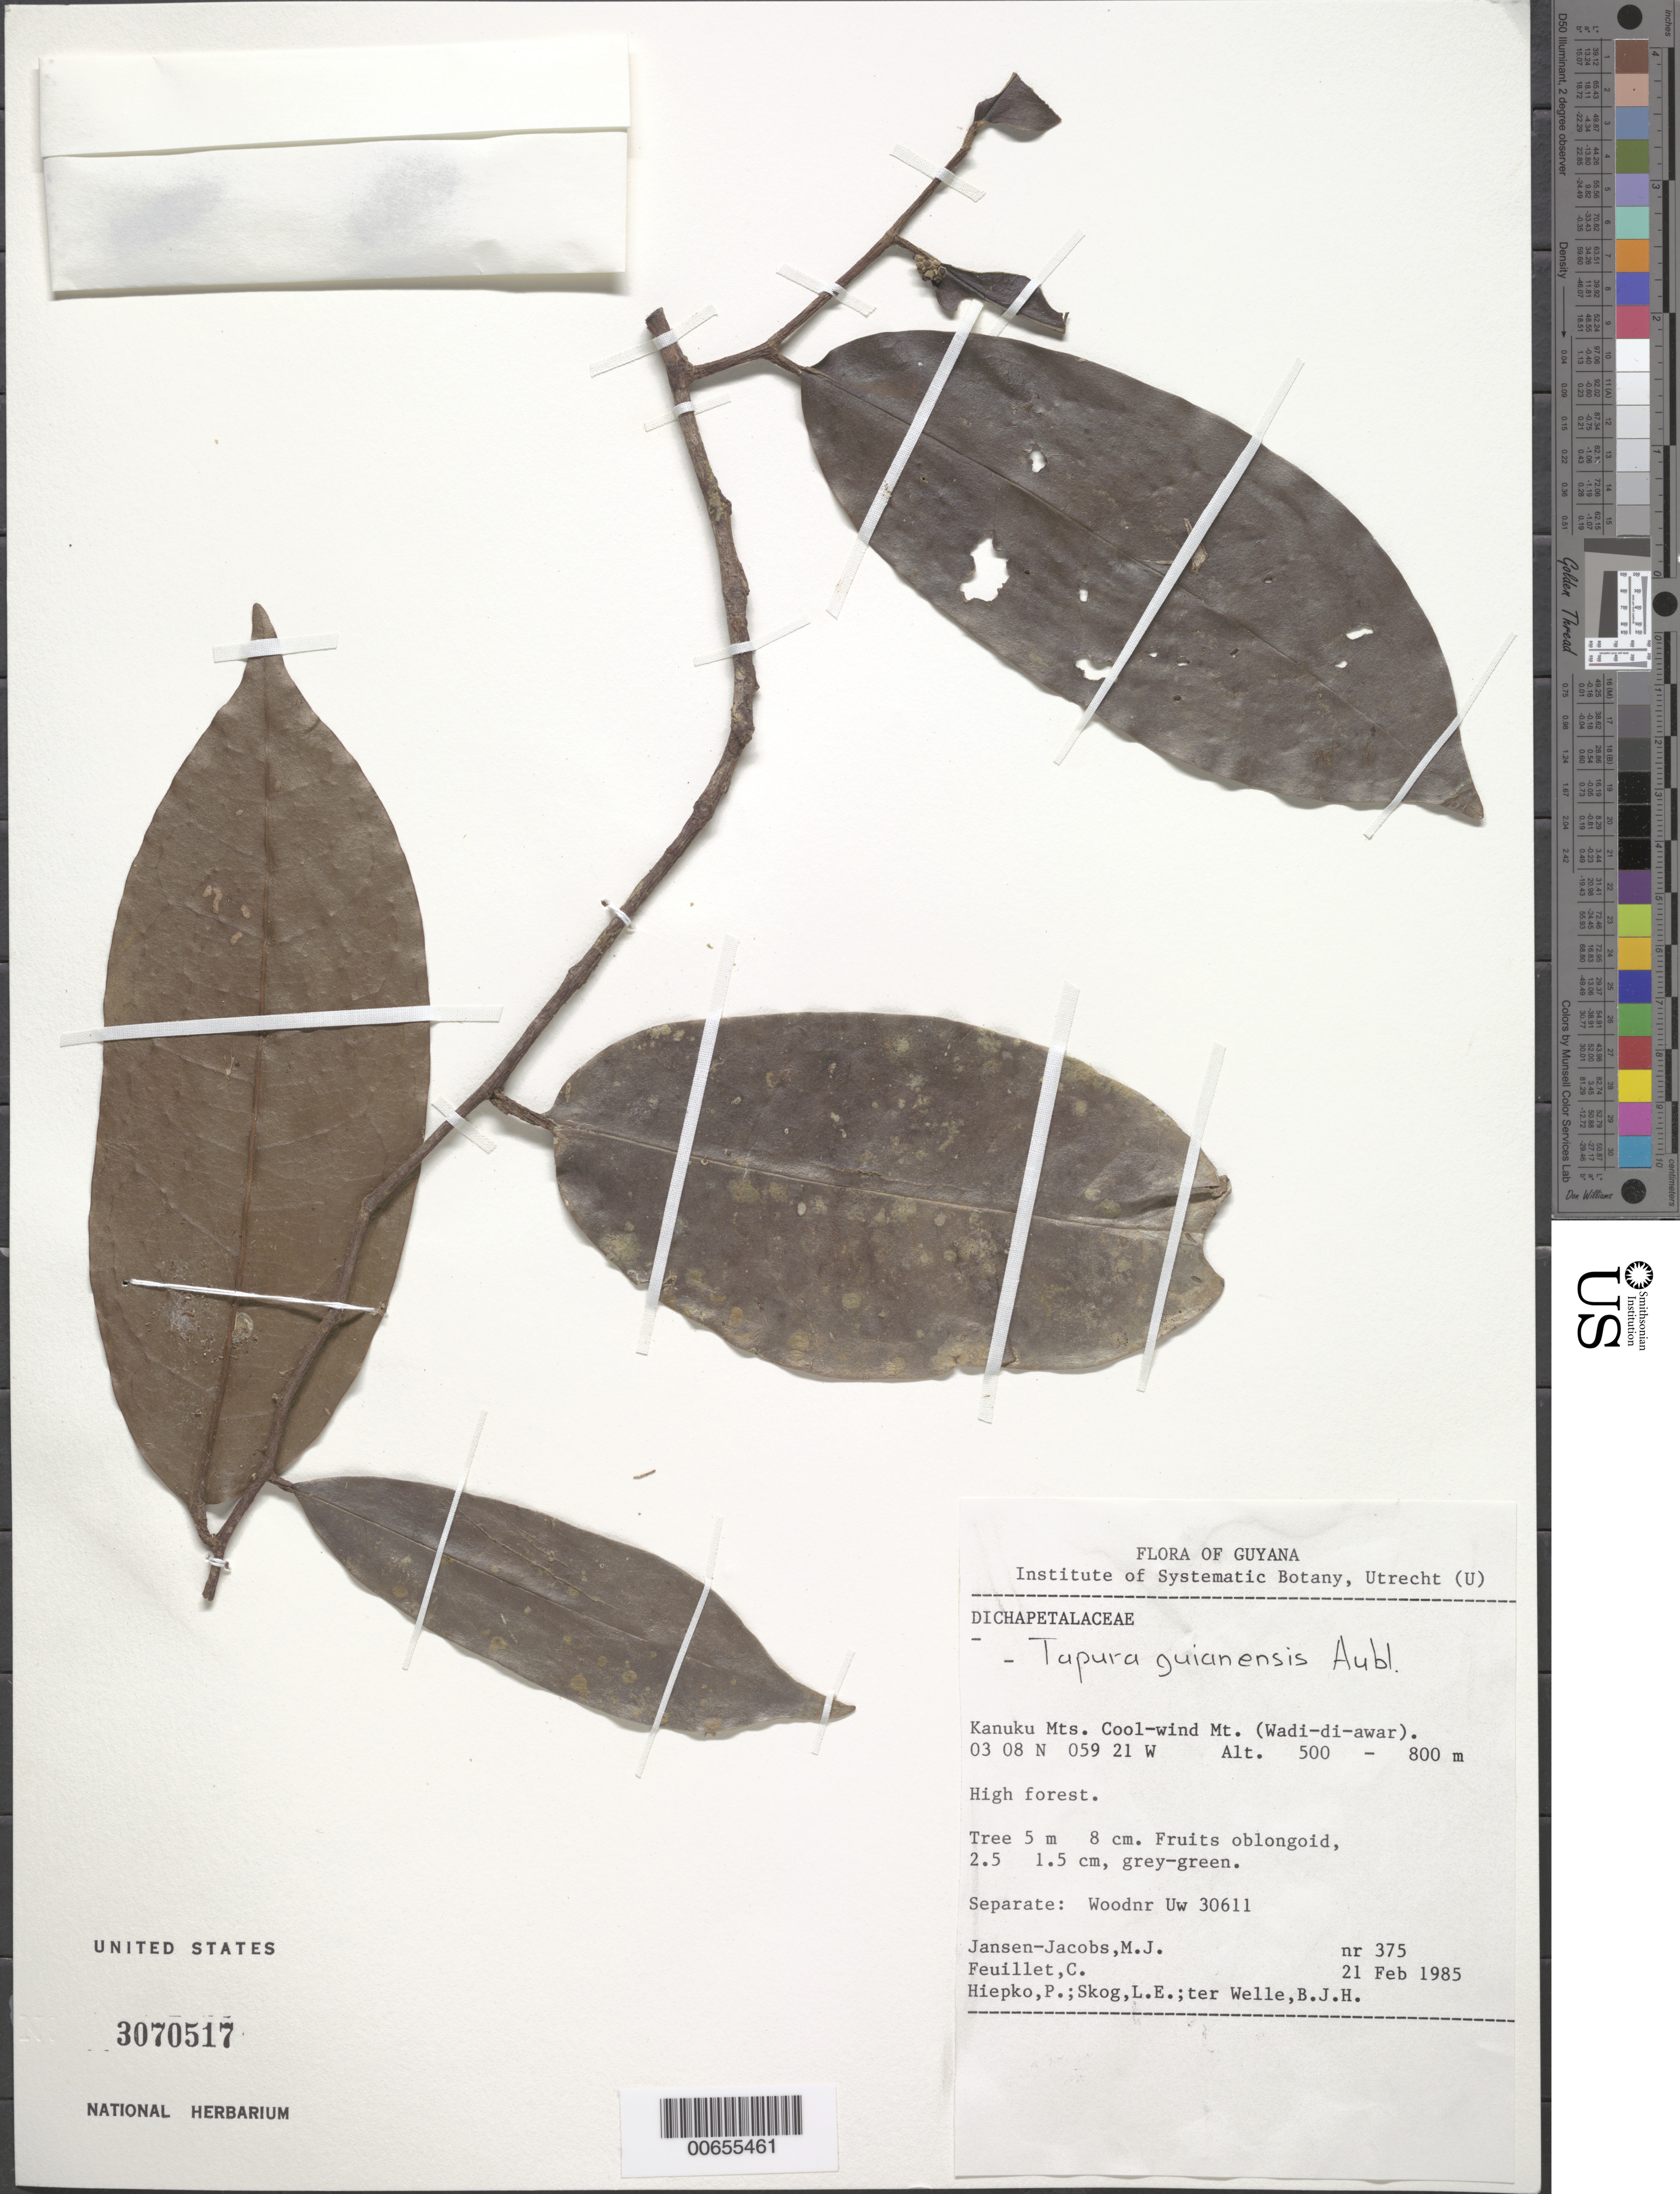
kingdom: Plantae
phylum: Tracheophyta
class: Magnoliopsida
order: Malpighiales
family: Dichapetalaceae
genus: Tapura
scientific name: Tapura guianensis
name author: Aubl.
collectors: M. J. Jansen-Jacobs, C. Feuillet, P. H. Hiepko, L. E. Skog & B. Welle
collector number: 375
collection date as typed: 21-Feb-85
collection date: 1985-02-21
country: Guyana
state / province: U. Takutu-U. Essequibo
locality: Kanuku Mts., Cool-wind Mt. (Wadi-di-awar)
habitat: High forest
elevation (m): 500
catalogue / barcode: US 3070517